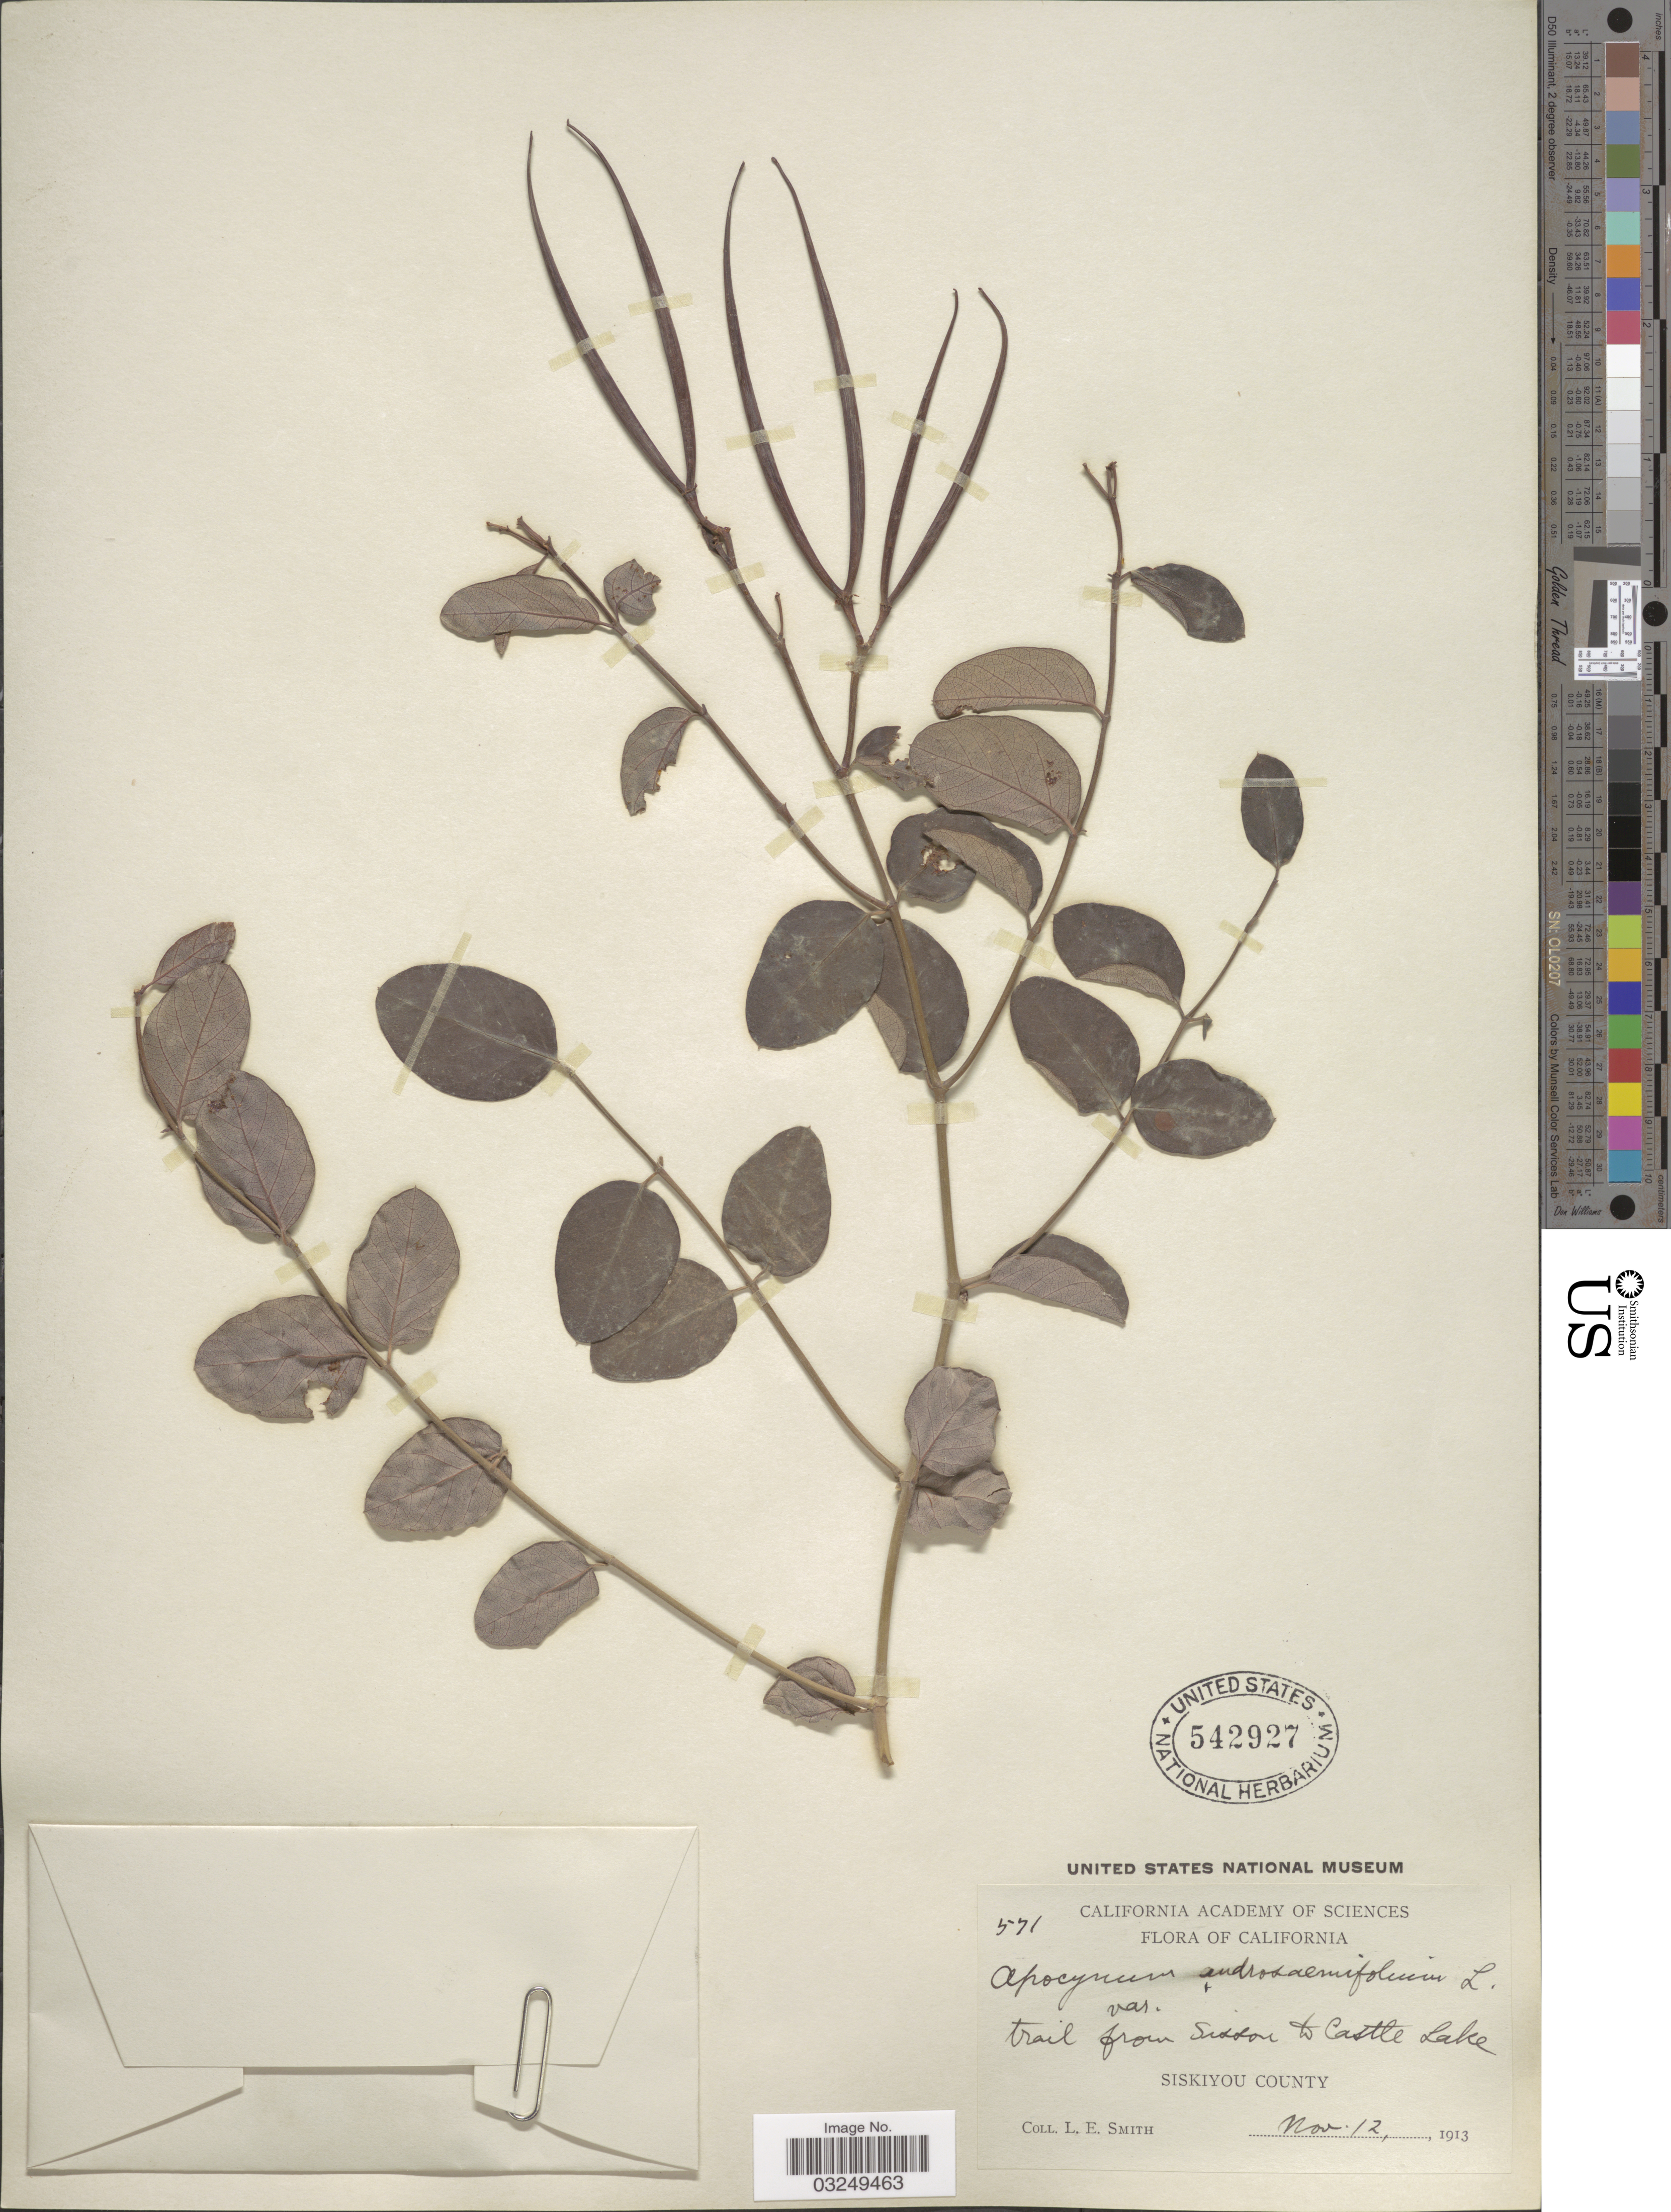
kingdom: Plantae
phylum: Tracheophyta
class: Magnoliopsida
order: Gentianales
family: Apocynaceae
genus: Apocynum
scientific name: Apocynum androsaemifolium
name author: L.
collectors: L. E. Smith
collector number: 571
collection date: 1913-11-12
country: United States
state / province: California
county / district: Siskiyou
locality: Trail from Sisson to Castle Lake. Siskiyou County.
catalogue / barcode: US 542927